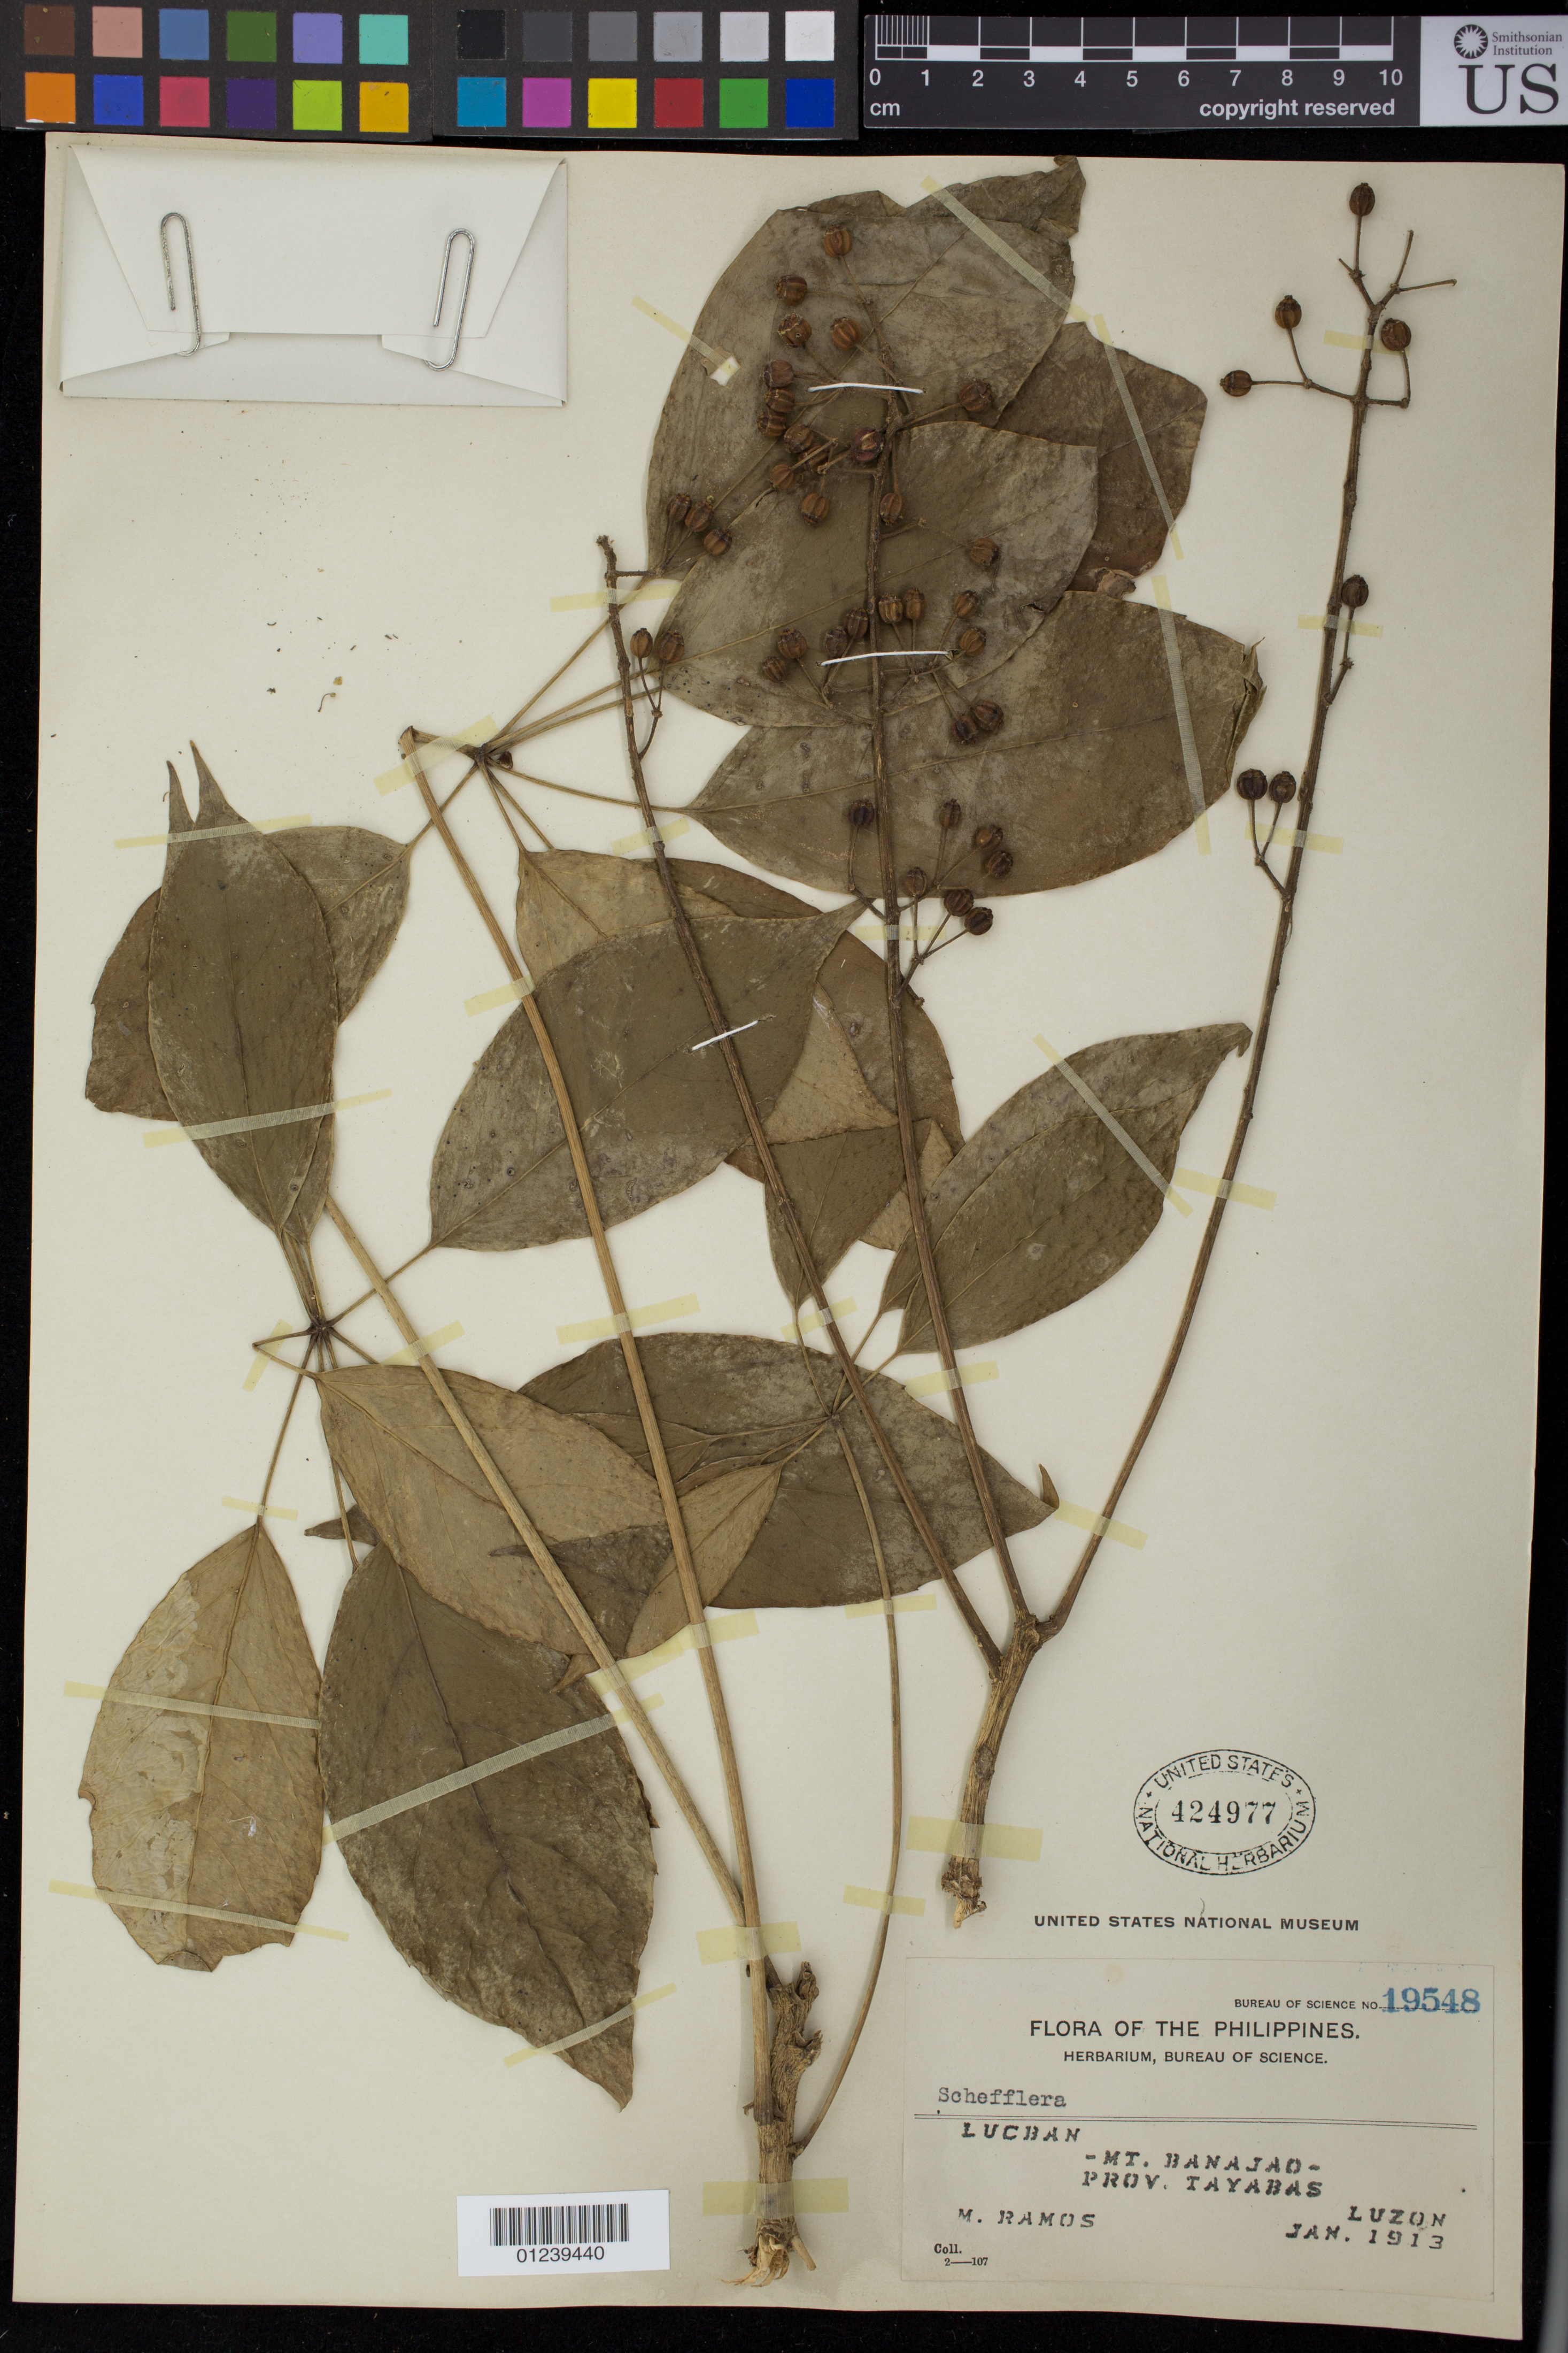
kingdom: Plantae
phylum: Tracheophyta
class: Magnoliopsida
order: Apiales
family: Araliaceae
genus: Schefflera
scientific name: Schefflera insularum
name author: (Seem.) Harms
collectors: M. Ramos & M. Ramos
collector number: Bur. Sci. 19548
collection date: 1913-01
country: Philippines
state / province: Calabarzon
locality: Lucban, Mt. Banajao [Banahaw], Prov. Tayabas, Luzon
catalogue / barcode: US 424977